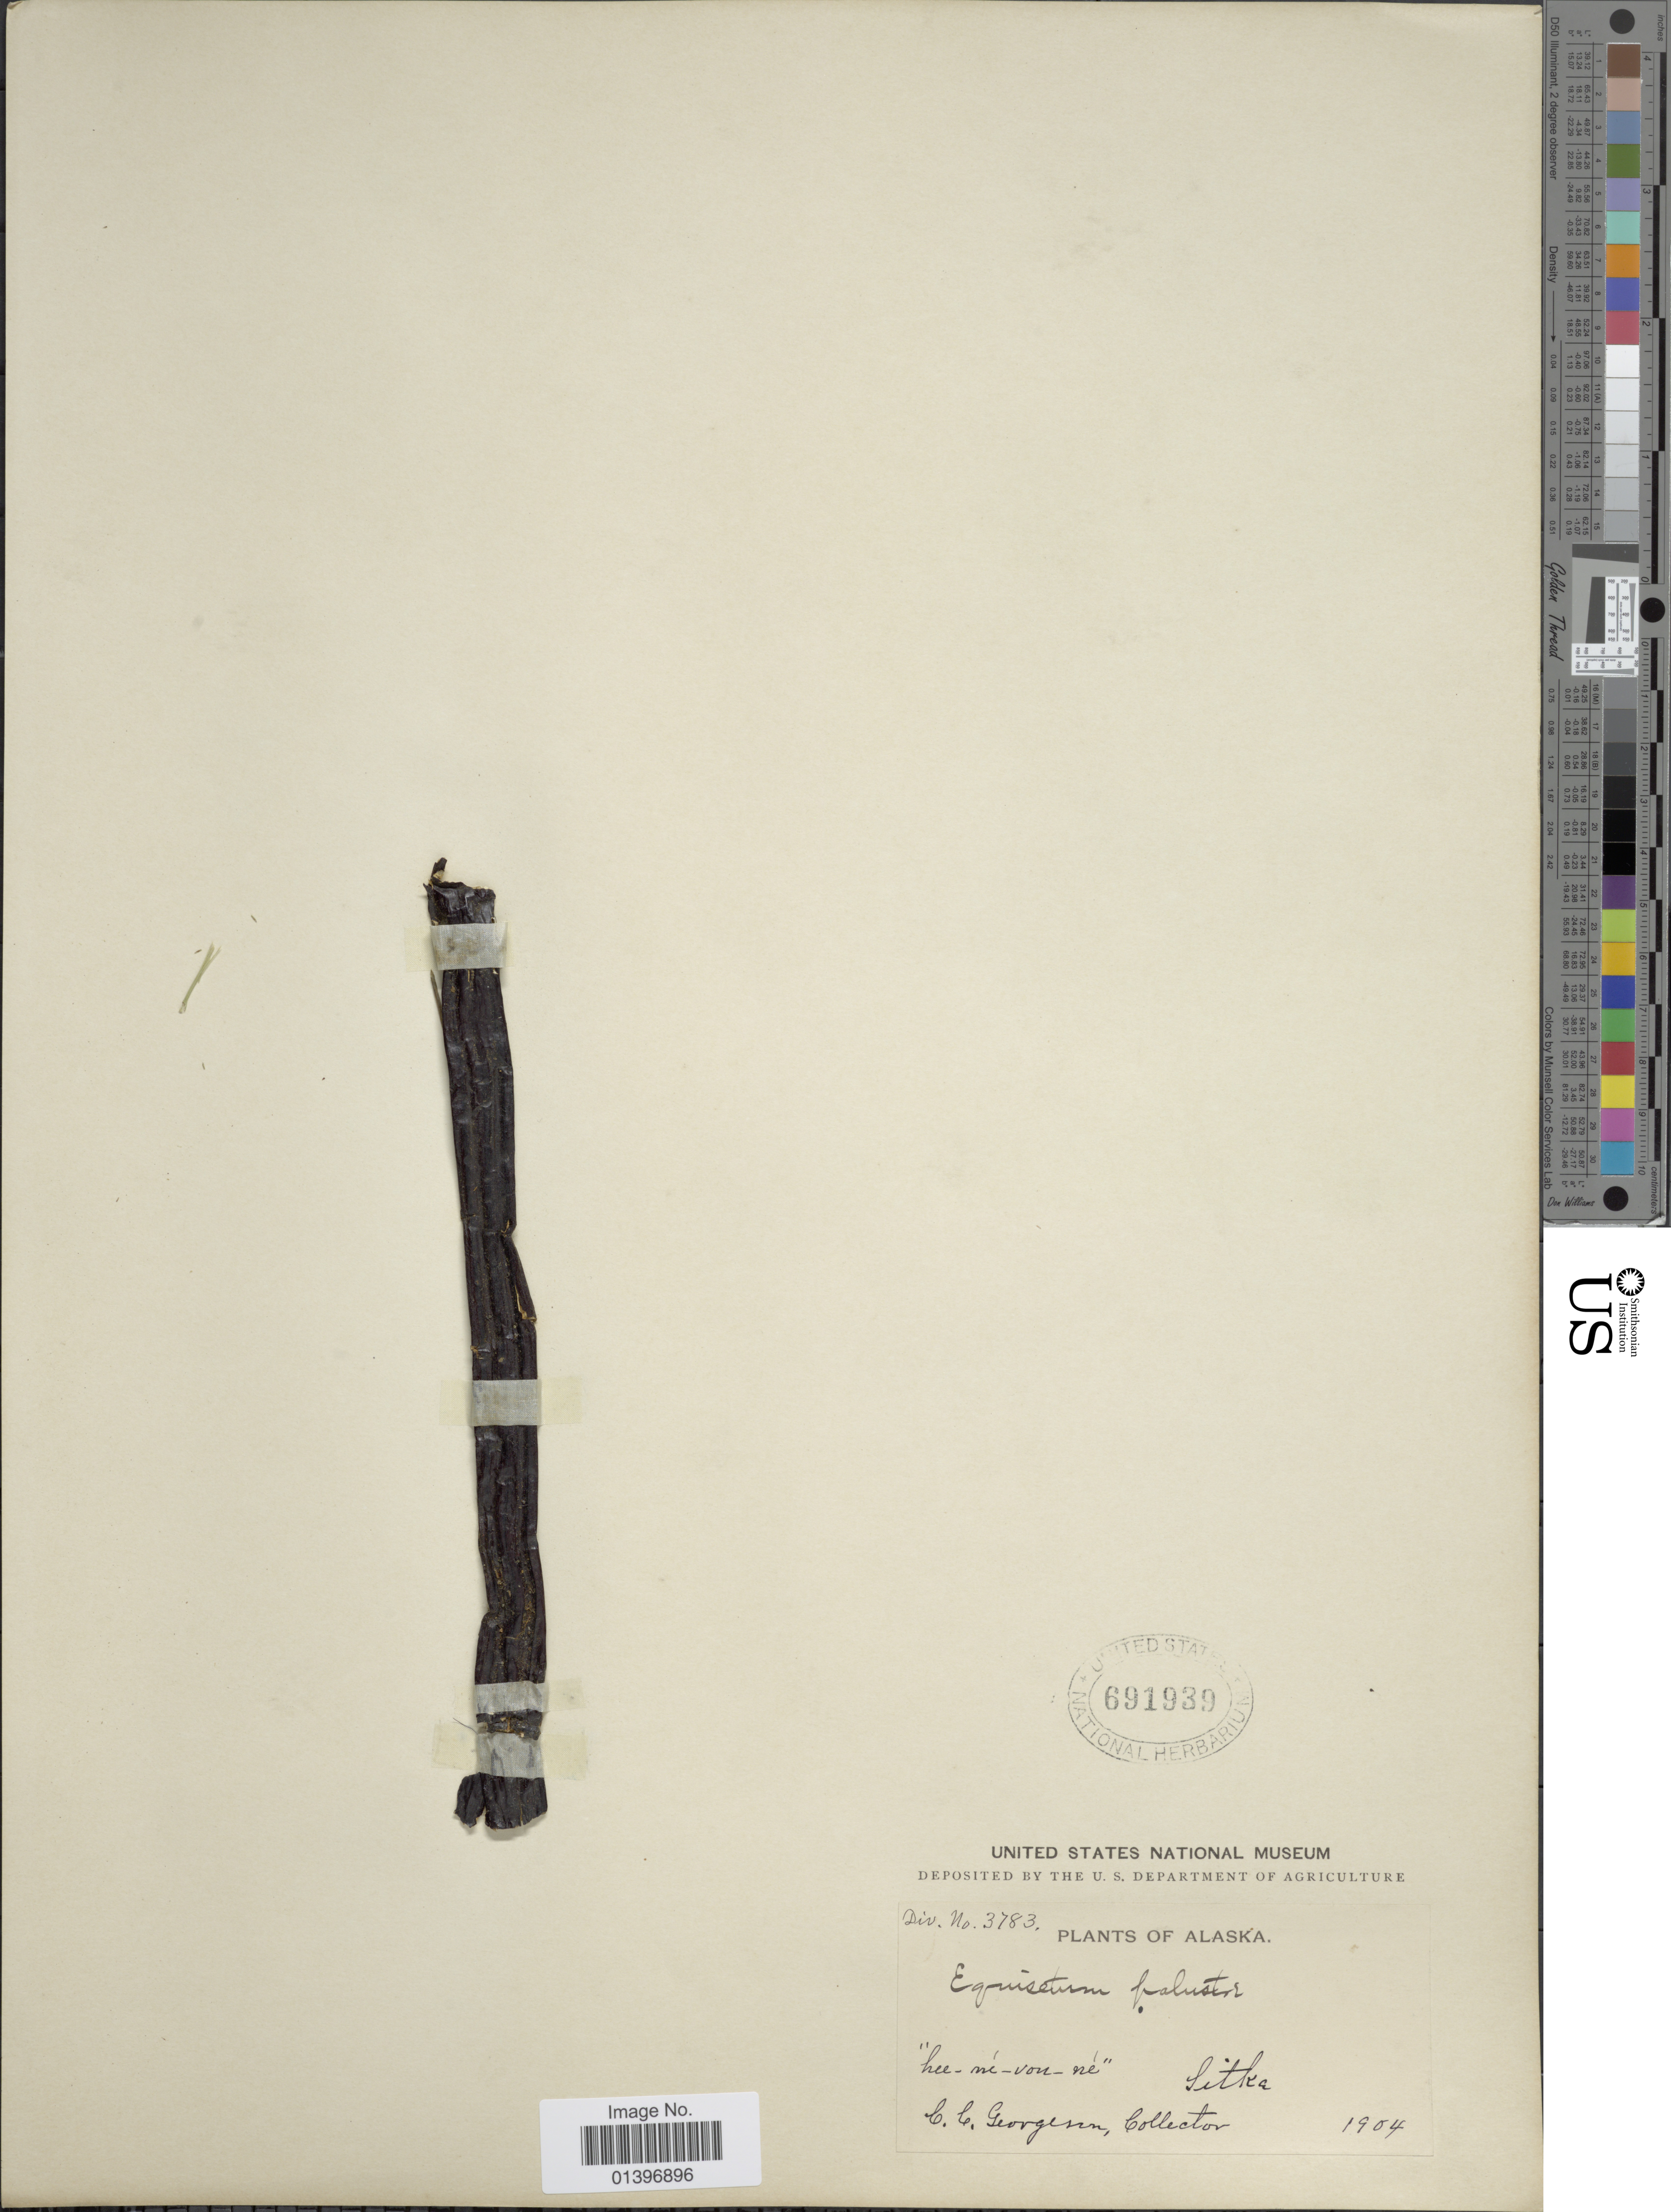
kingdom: Plantae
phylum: Tracheophyta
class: Polypodiopsida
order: Equisetales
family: Equisetaceae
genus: Equisetum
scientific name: Equisetum palustre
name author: L.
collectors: C. Georgeson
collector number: Div. 3789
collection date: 1904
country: United States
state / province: Alaska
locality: Sitka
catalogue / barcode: US 691939